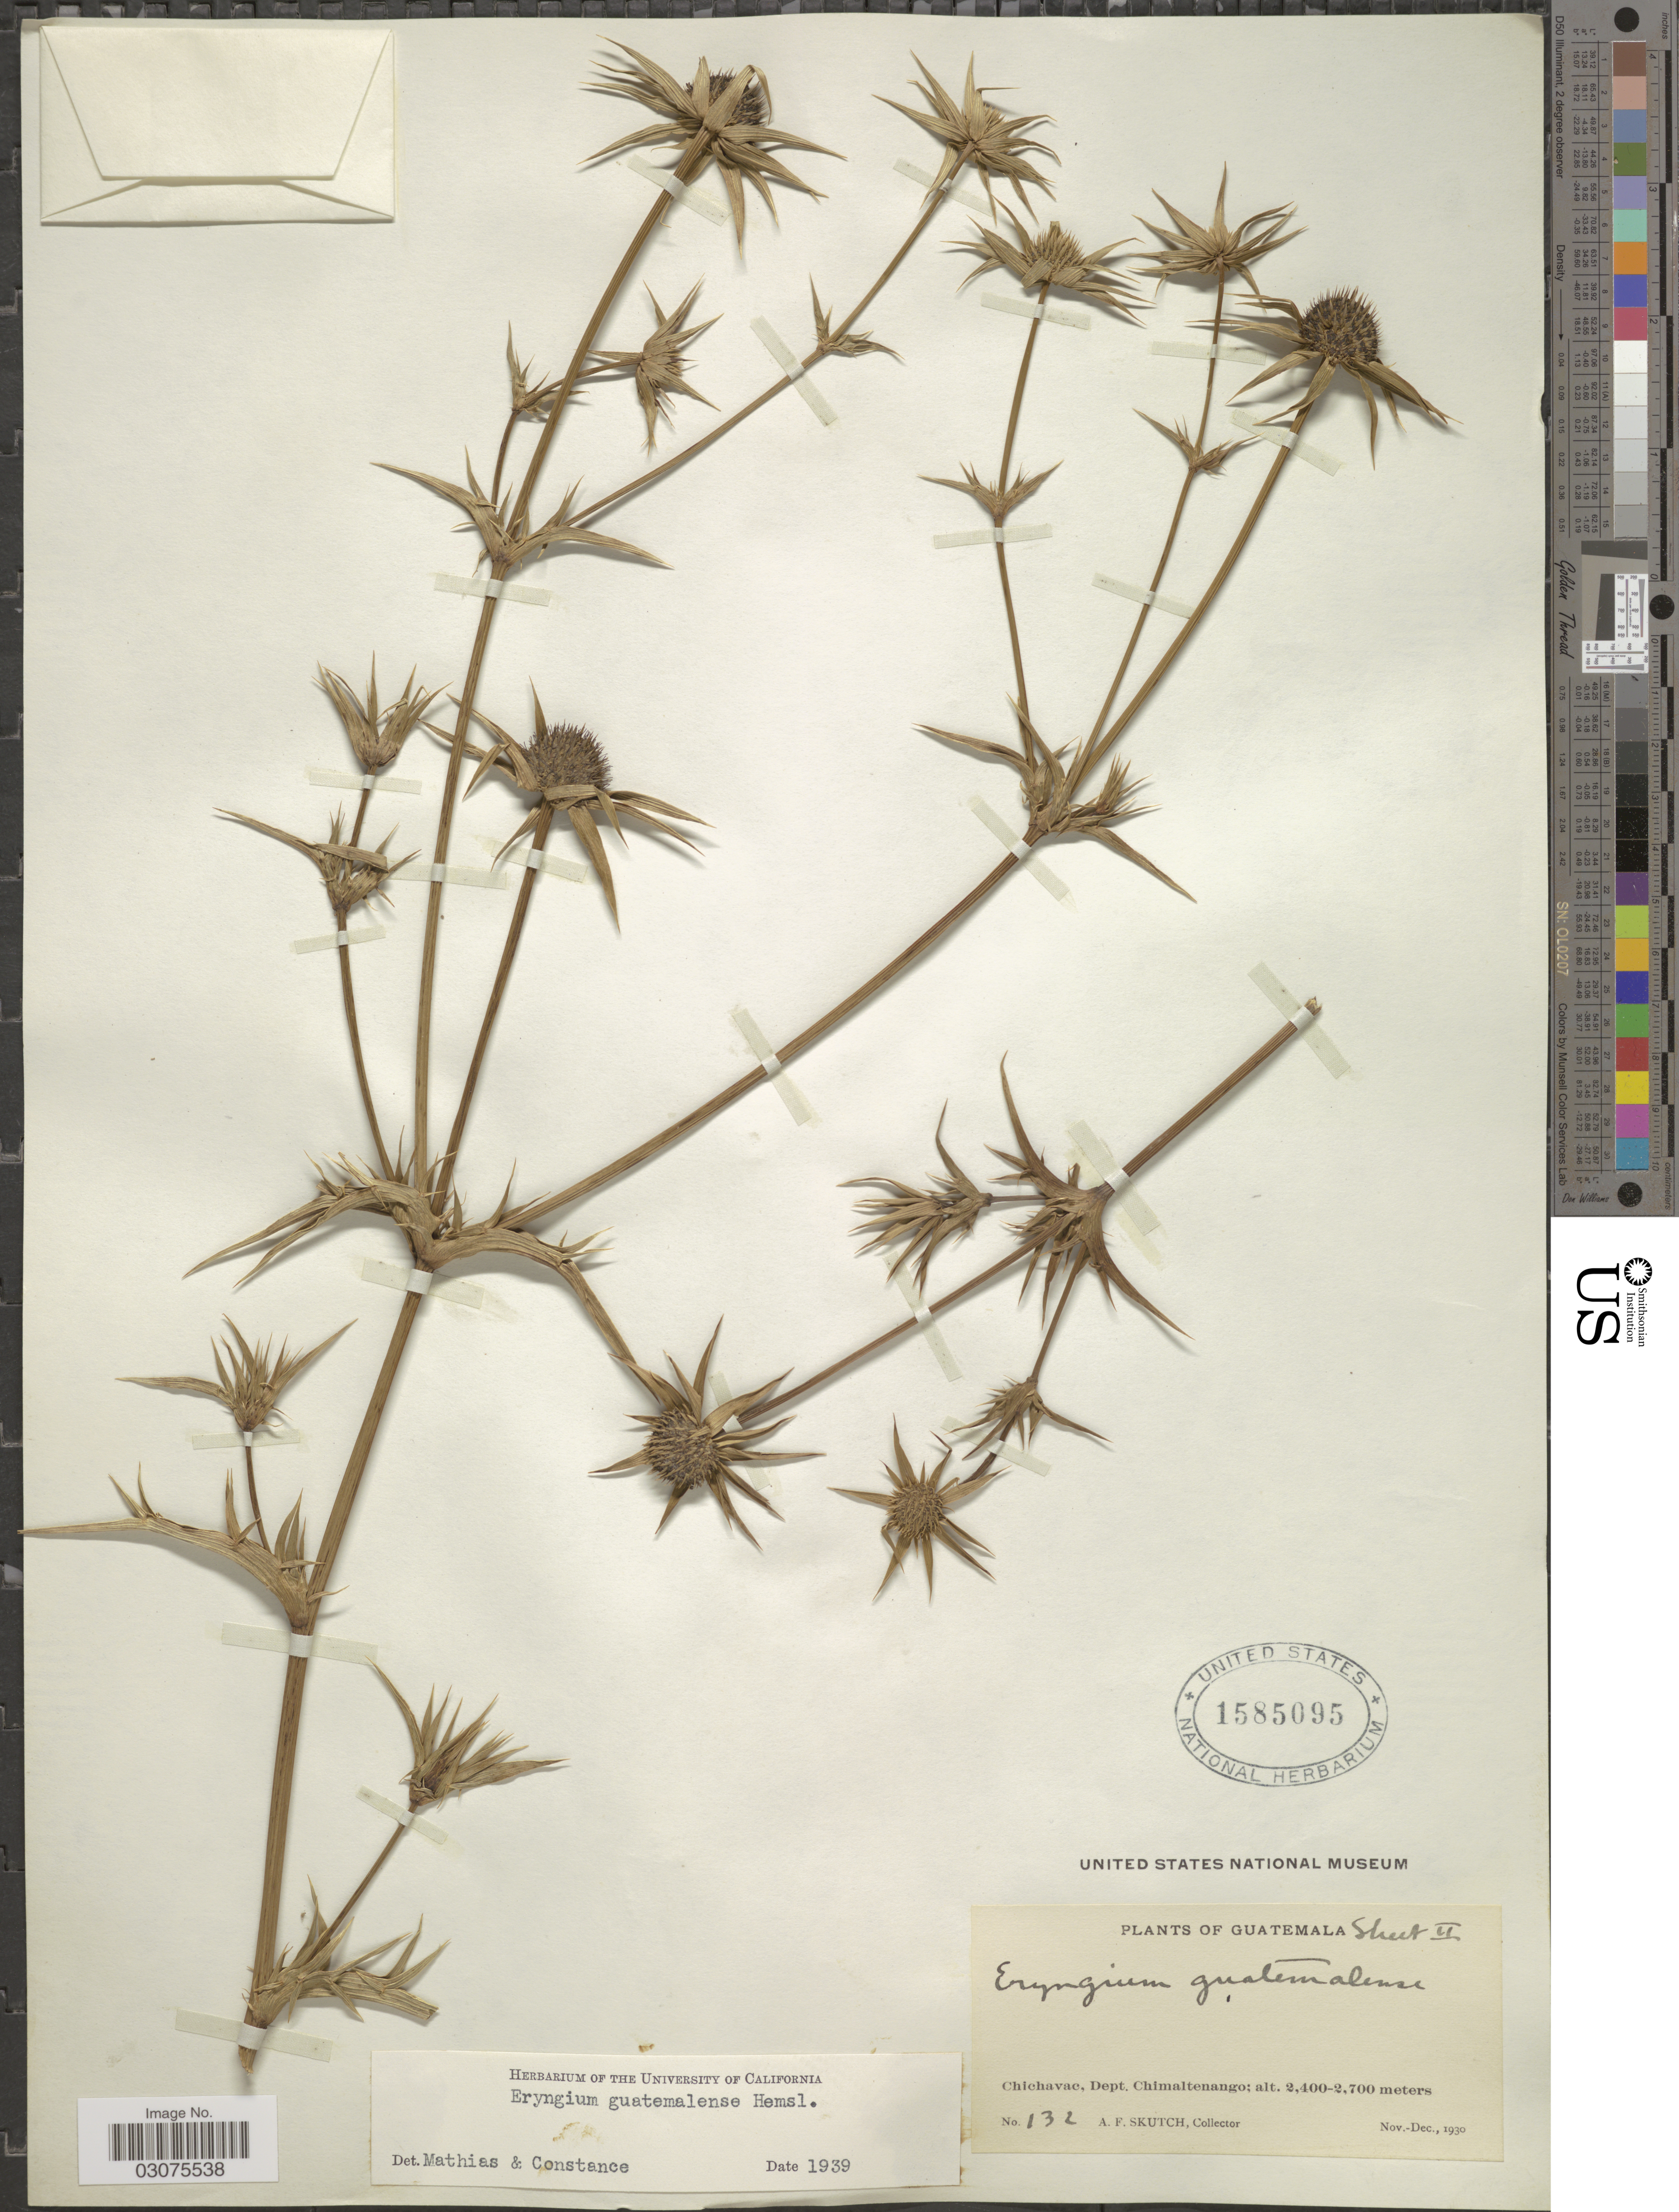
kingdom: Plantae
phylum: Tracheophyta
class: Magnoliopsida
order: Apiales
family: Apiaceae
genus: Eryngium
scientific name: Eryngium cymosum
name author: F. Delaroche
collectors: A. F. Skutch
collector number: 132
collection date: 1930-11/1930-12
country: Guatemala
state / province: Chimaltenango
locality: Chichavac, Dept. Chimaltenango.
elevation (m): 2400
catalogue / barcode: US 1585095